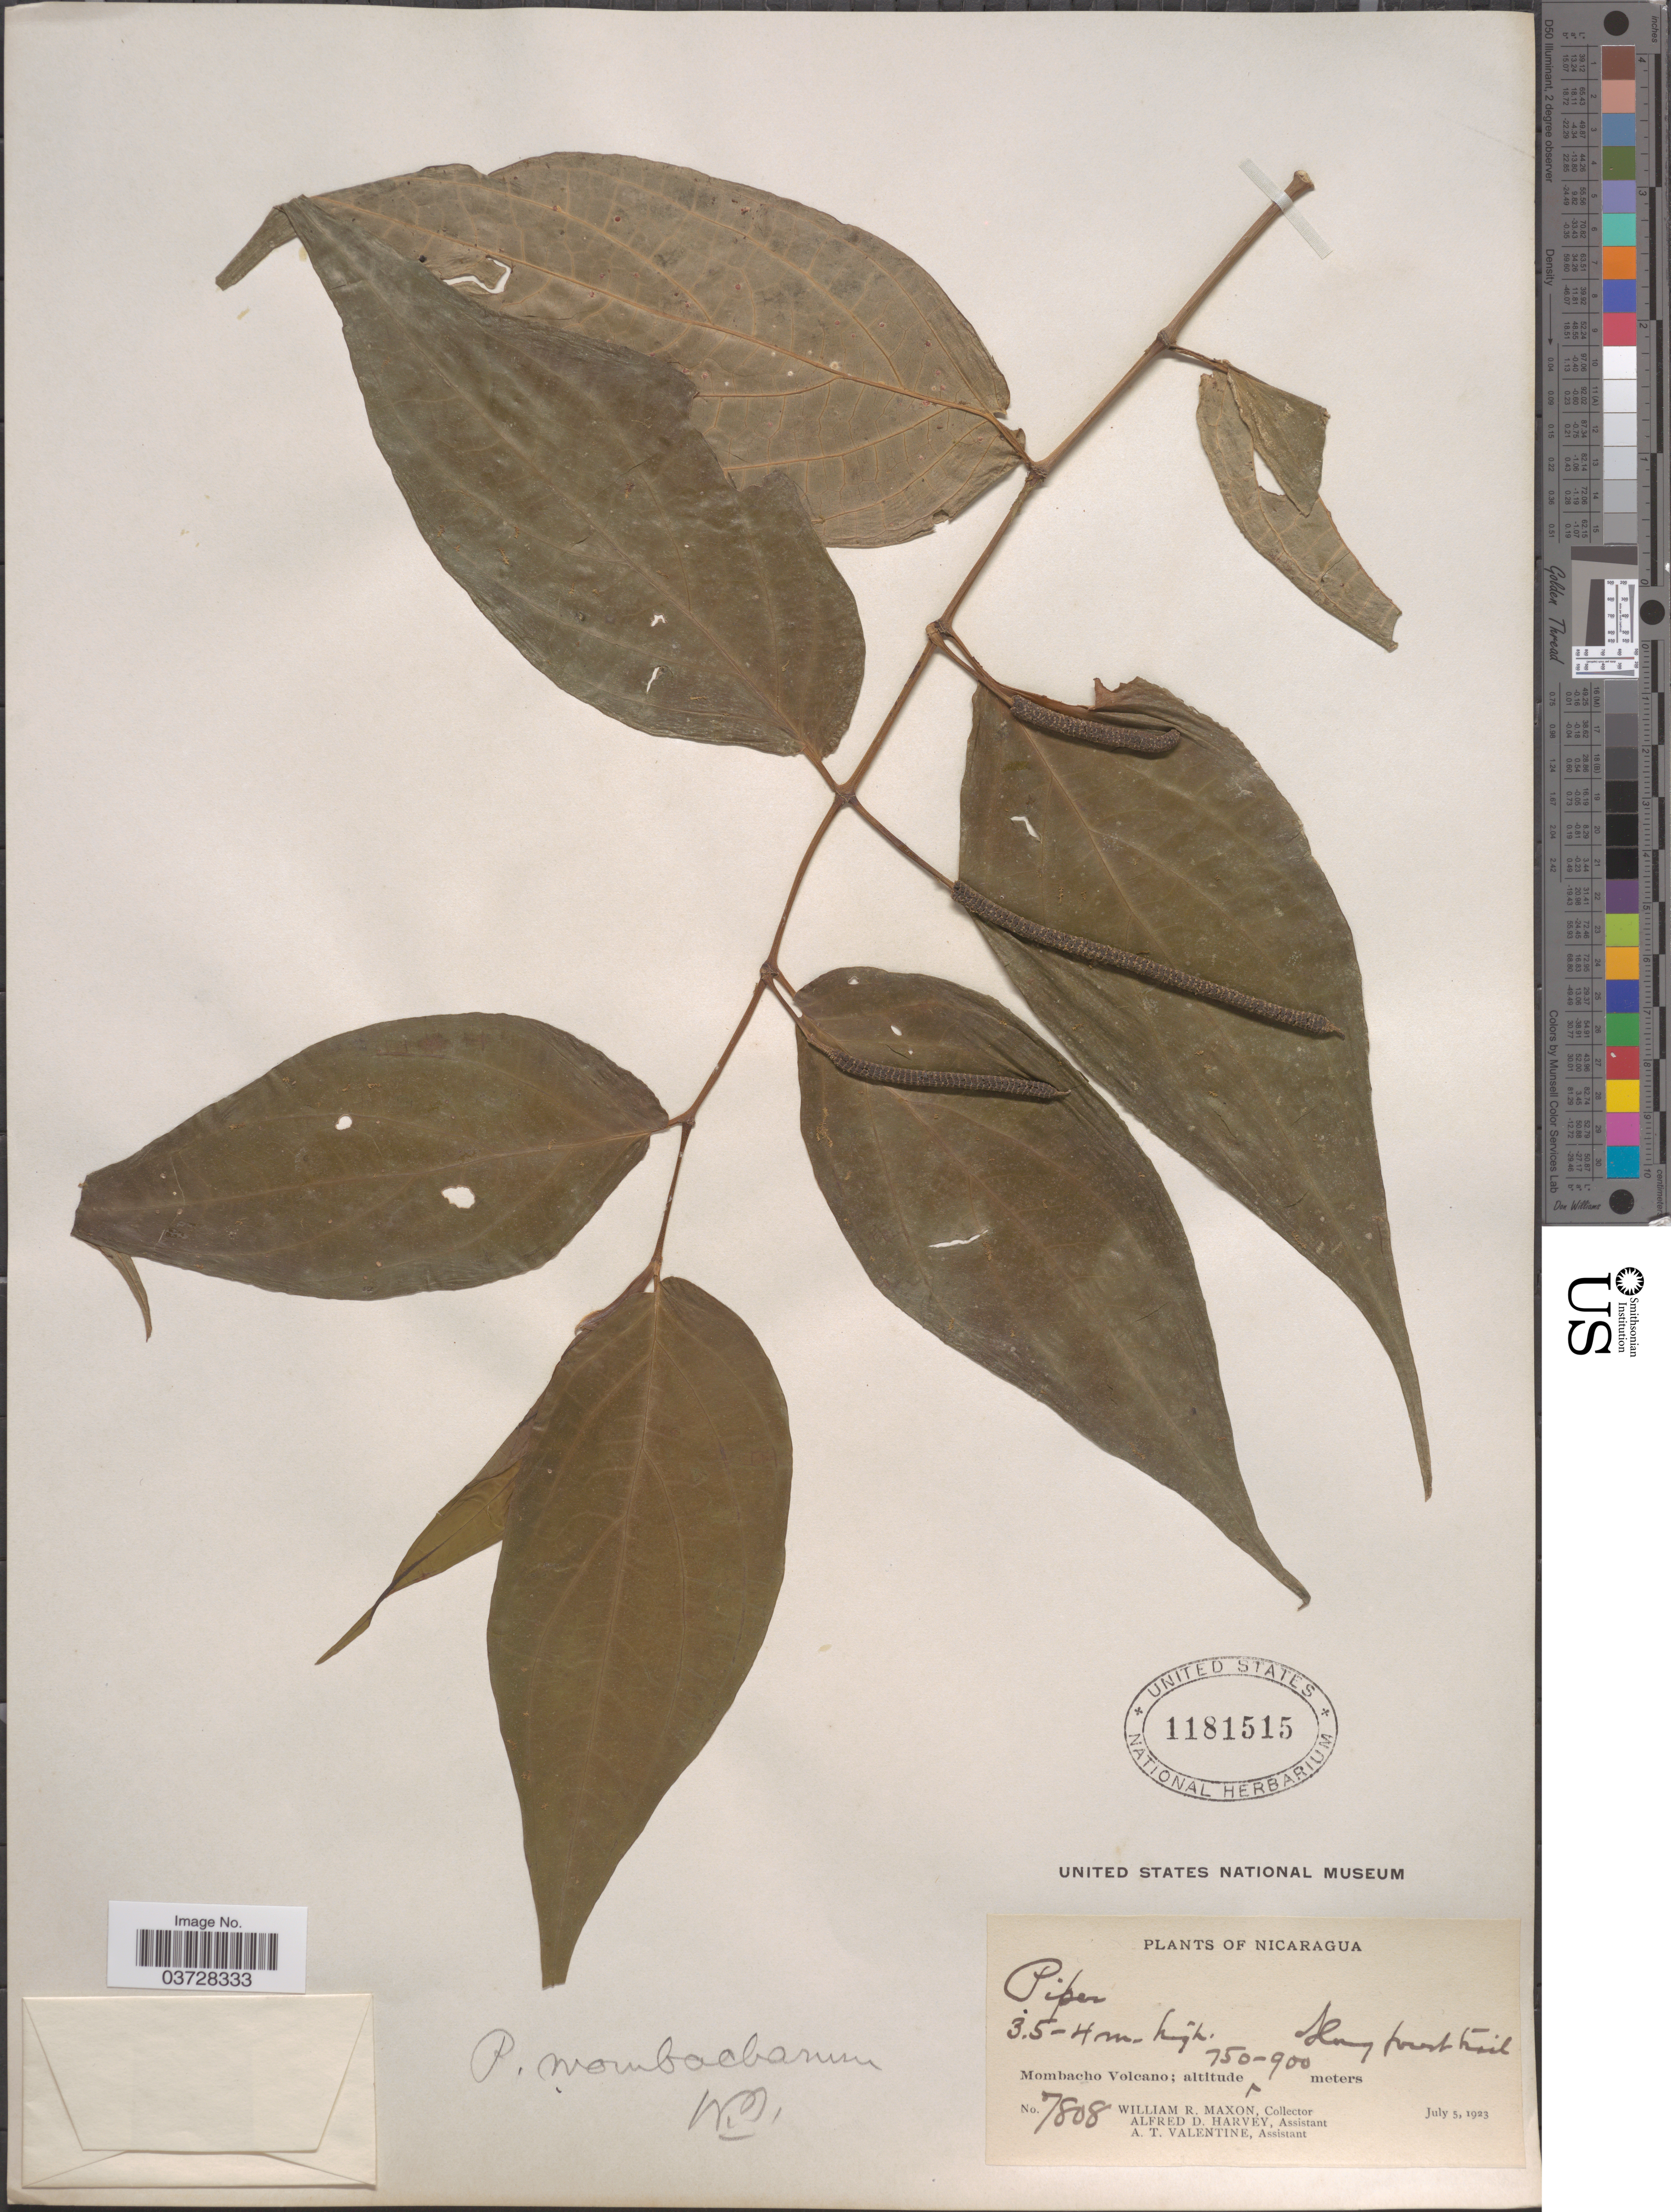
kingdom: Plantae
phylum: Tracheophyta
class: Magnoliopsida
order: Piperales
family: Piperaceae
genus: Piper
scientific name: Piper mombachanum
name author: C. DC.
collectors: W. R. Maxon, A. D. Harvey & A. Valentine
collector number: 7808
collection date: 1923-07-05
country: Nicaragua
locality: Mombacho Volcano.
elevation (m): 750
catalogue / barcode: US 1181515